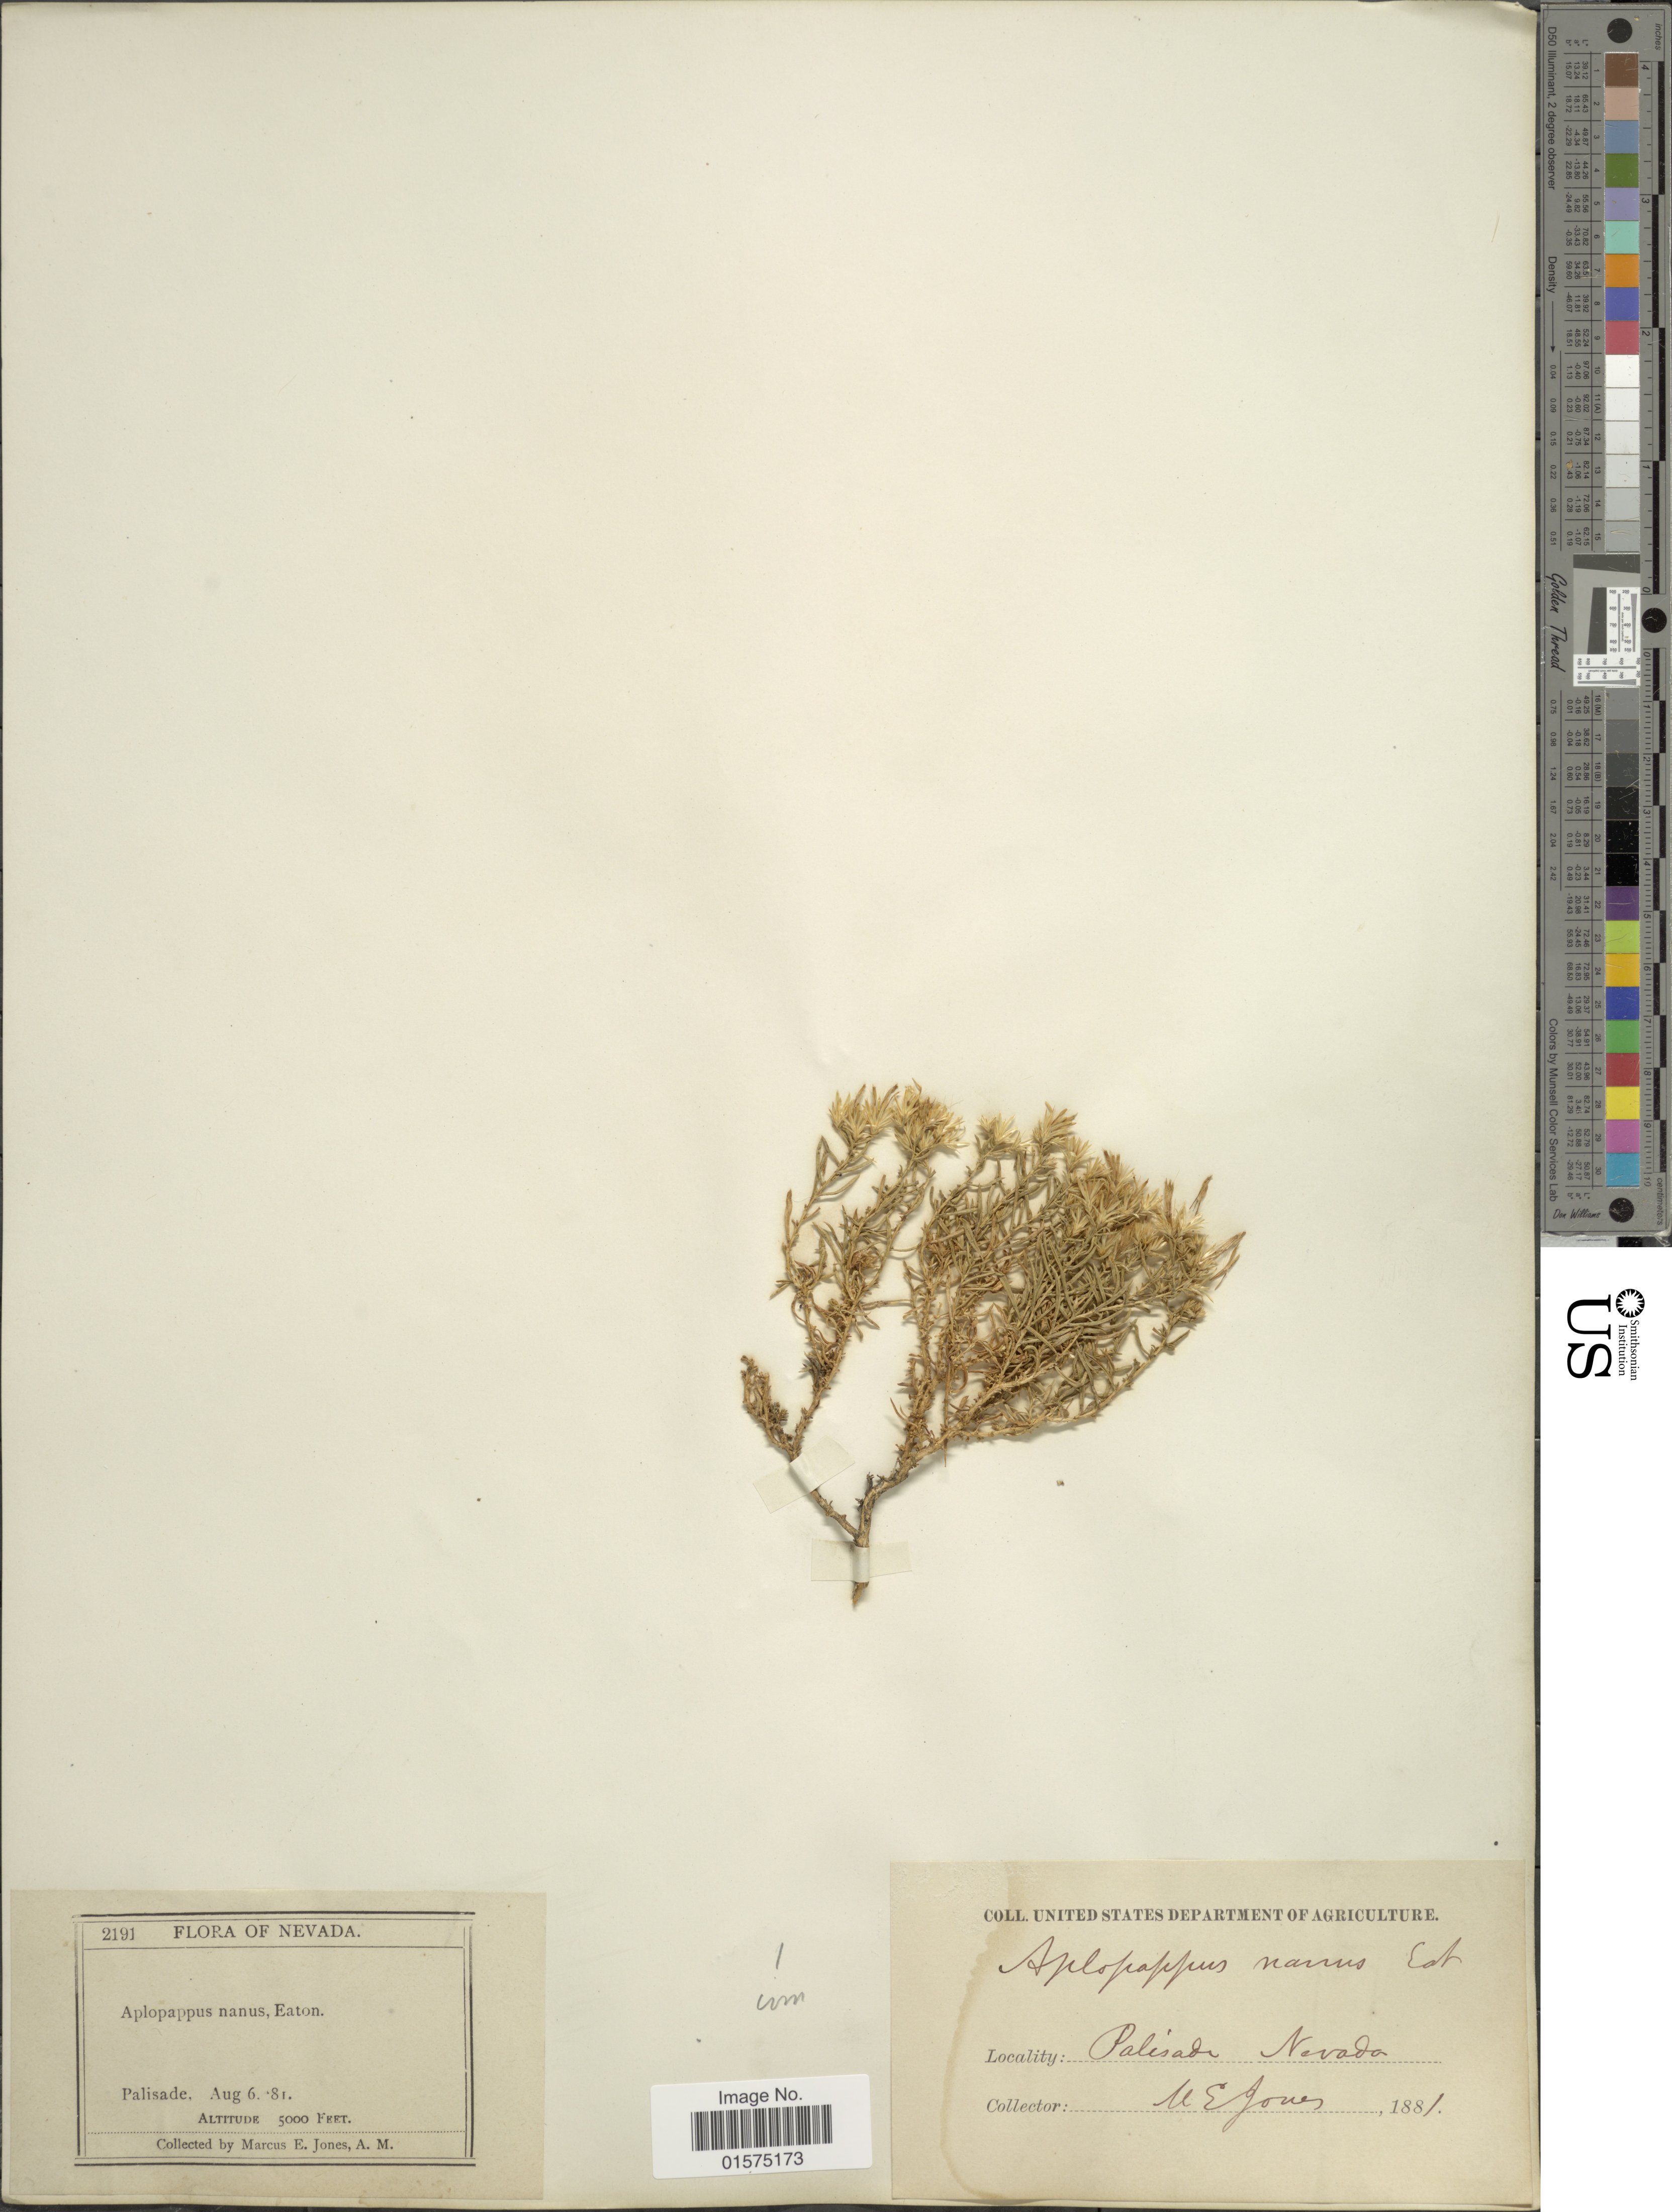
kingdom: Plantae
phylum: Tracheophyta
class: Magnoliopsida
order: Asterales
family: Asteraceae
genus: Ericameria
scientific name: Ericameria nana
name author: Nutt.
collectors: M. E. Jones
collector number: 2191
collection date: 1881-08-06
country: United States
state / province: Nevada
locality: Palisade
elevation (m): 1524